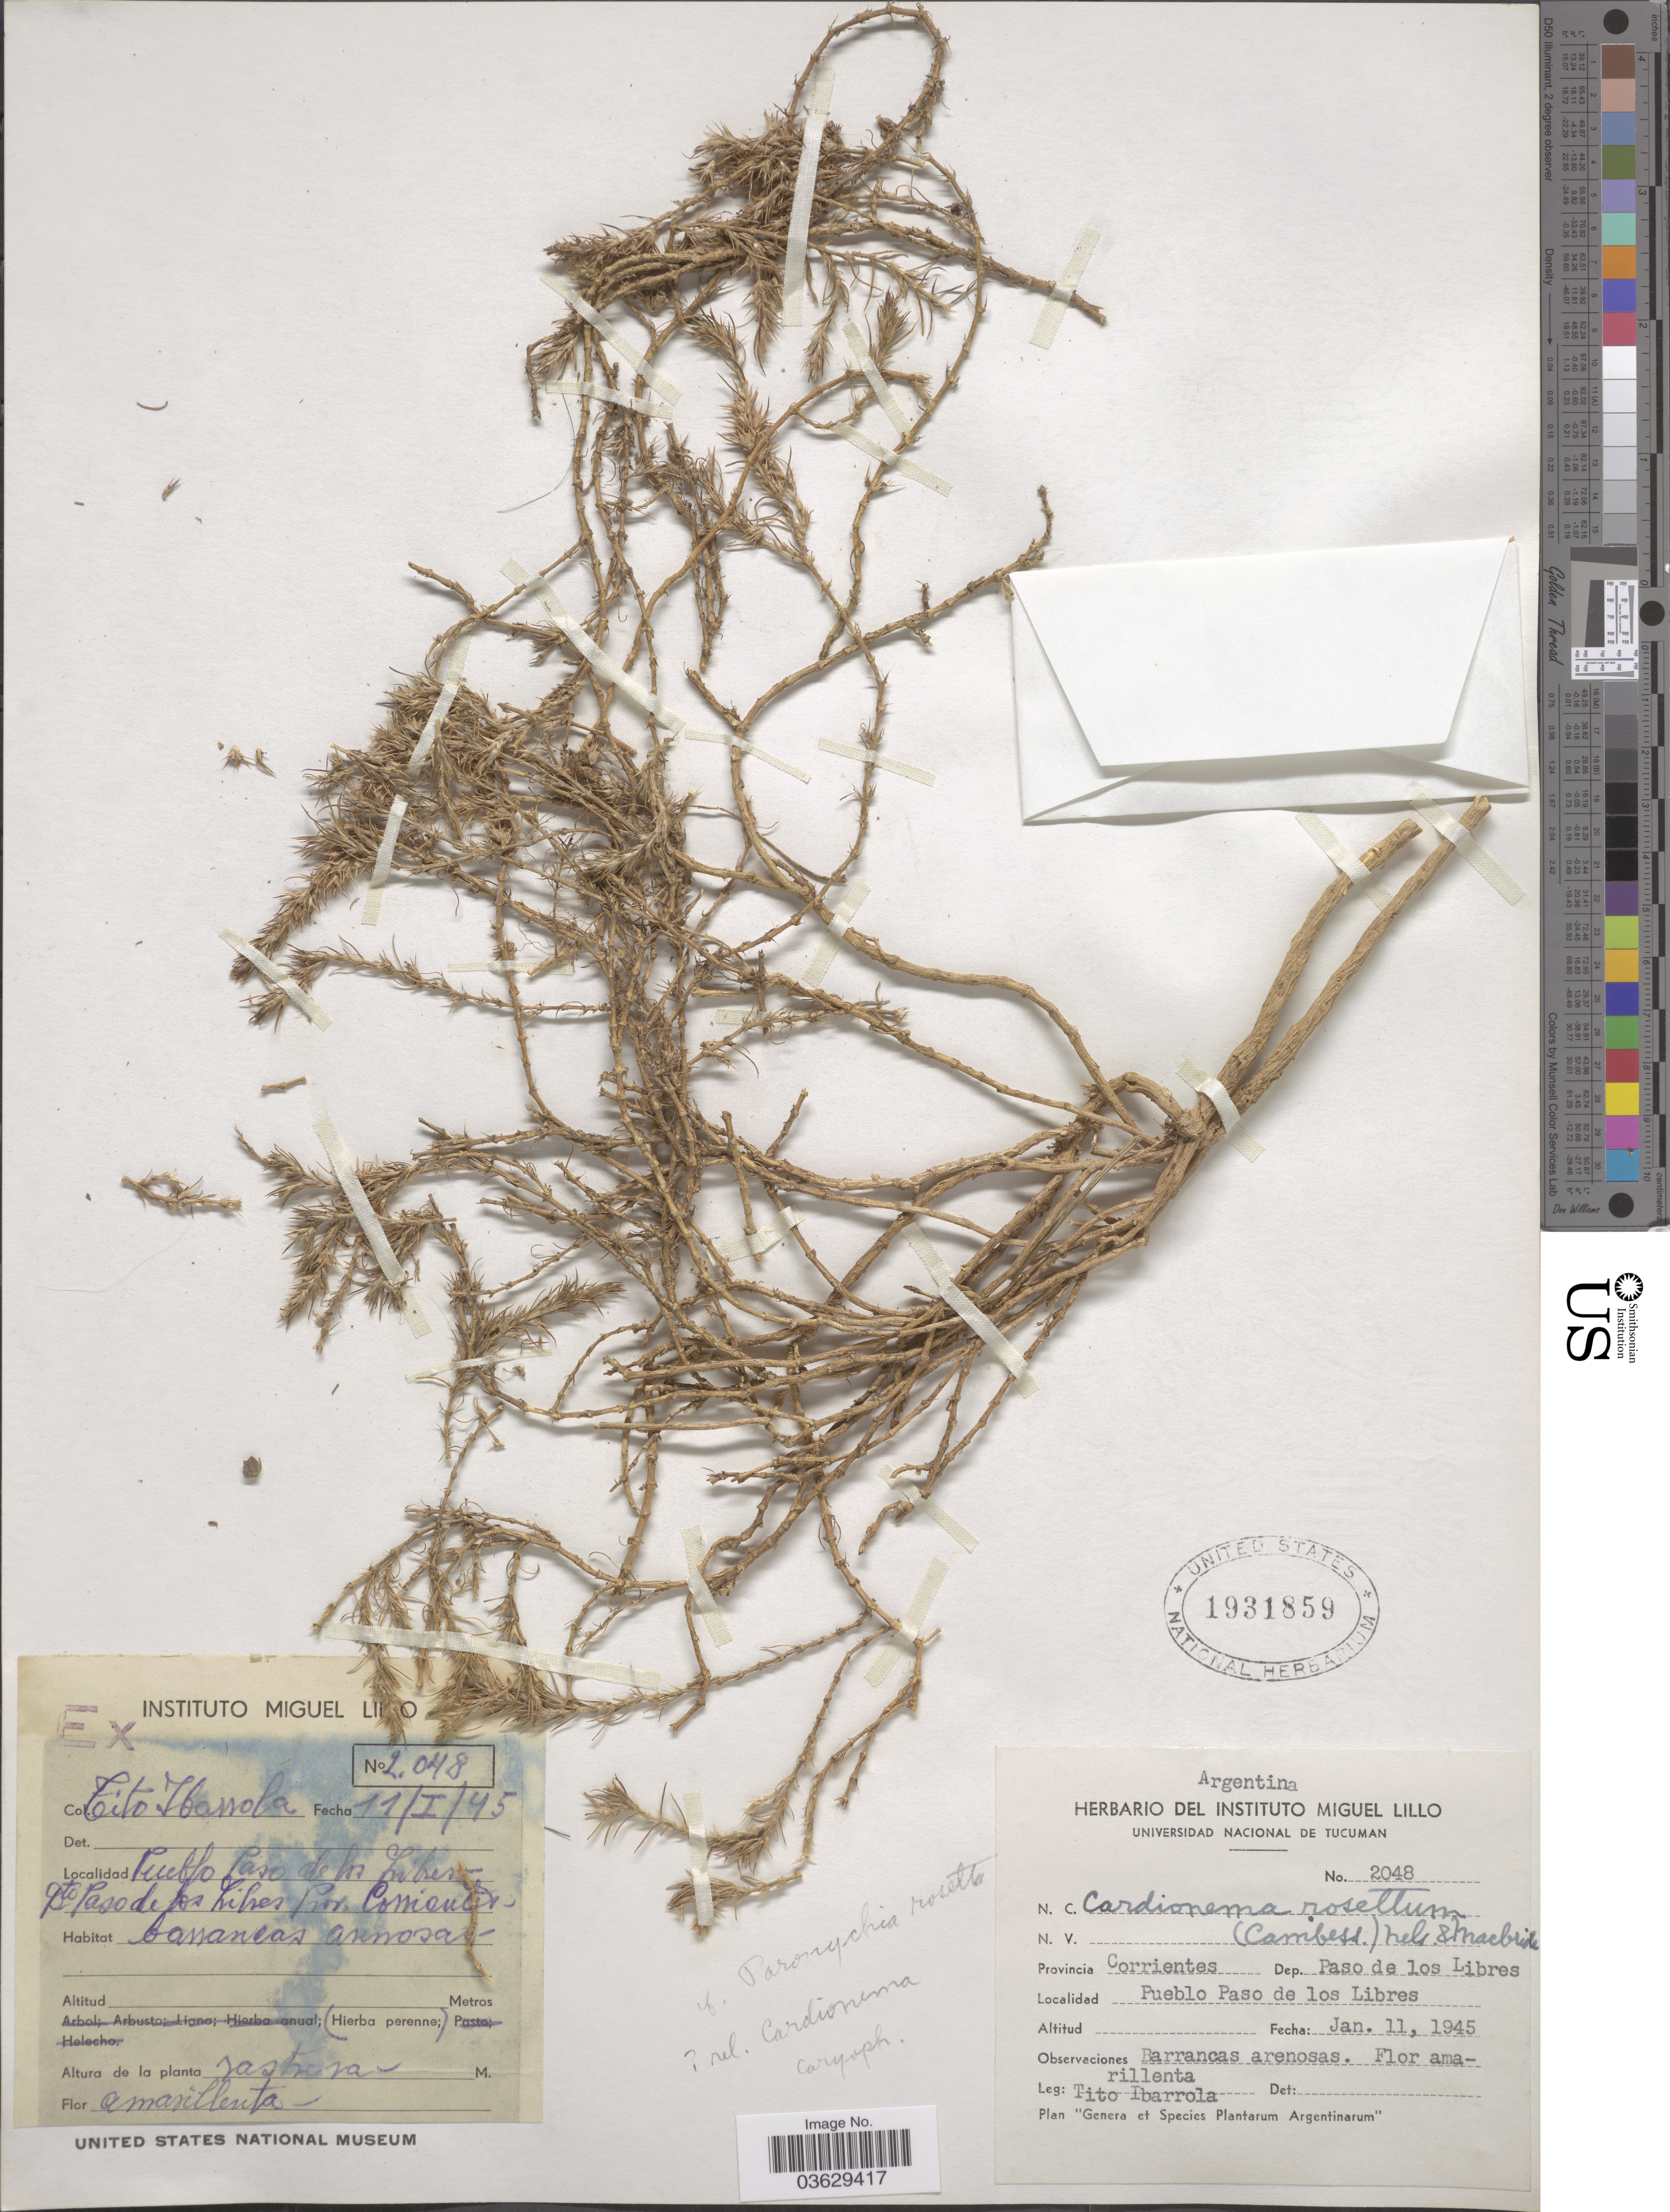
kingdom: Plantae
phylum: Tracheophyta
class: Magnoliopsida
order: Caryophyllales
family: Caryophyllaceae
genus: Cardionema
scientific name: Cardionema rosetta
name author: (Cambess.) A. Nelson & J.F. Macbr.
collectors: T. Ibarrola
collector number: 2048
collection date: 1945-01-11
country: Argentina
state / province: Corrientes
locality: Dep. Paso de los Libres. Pueblo Paso de los Libres.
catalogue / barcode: US 1931859